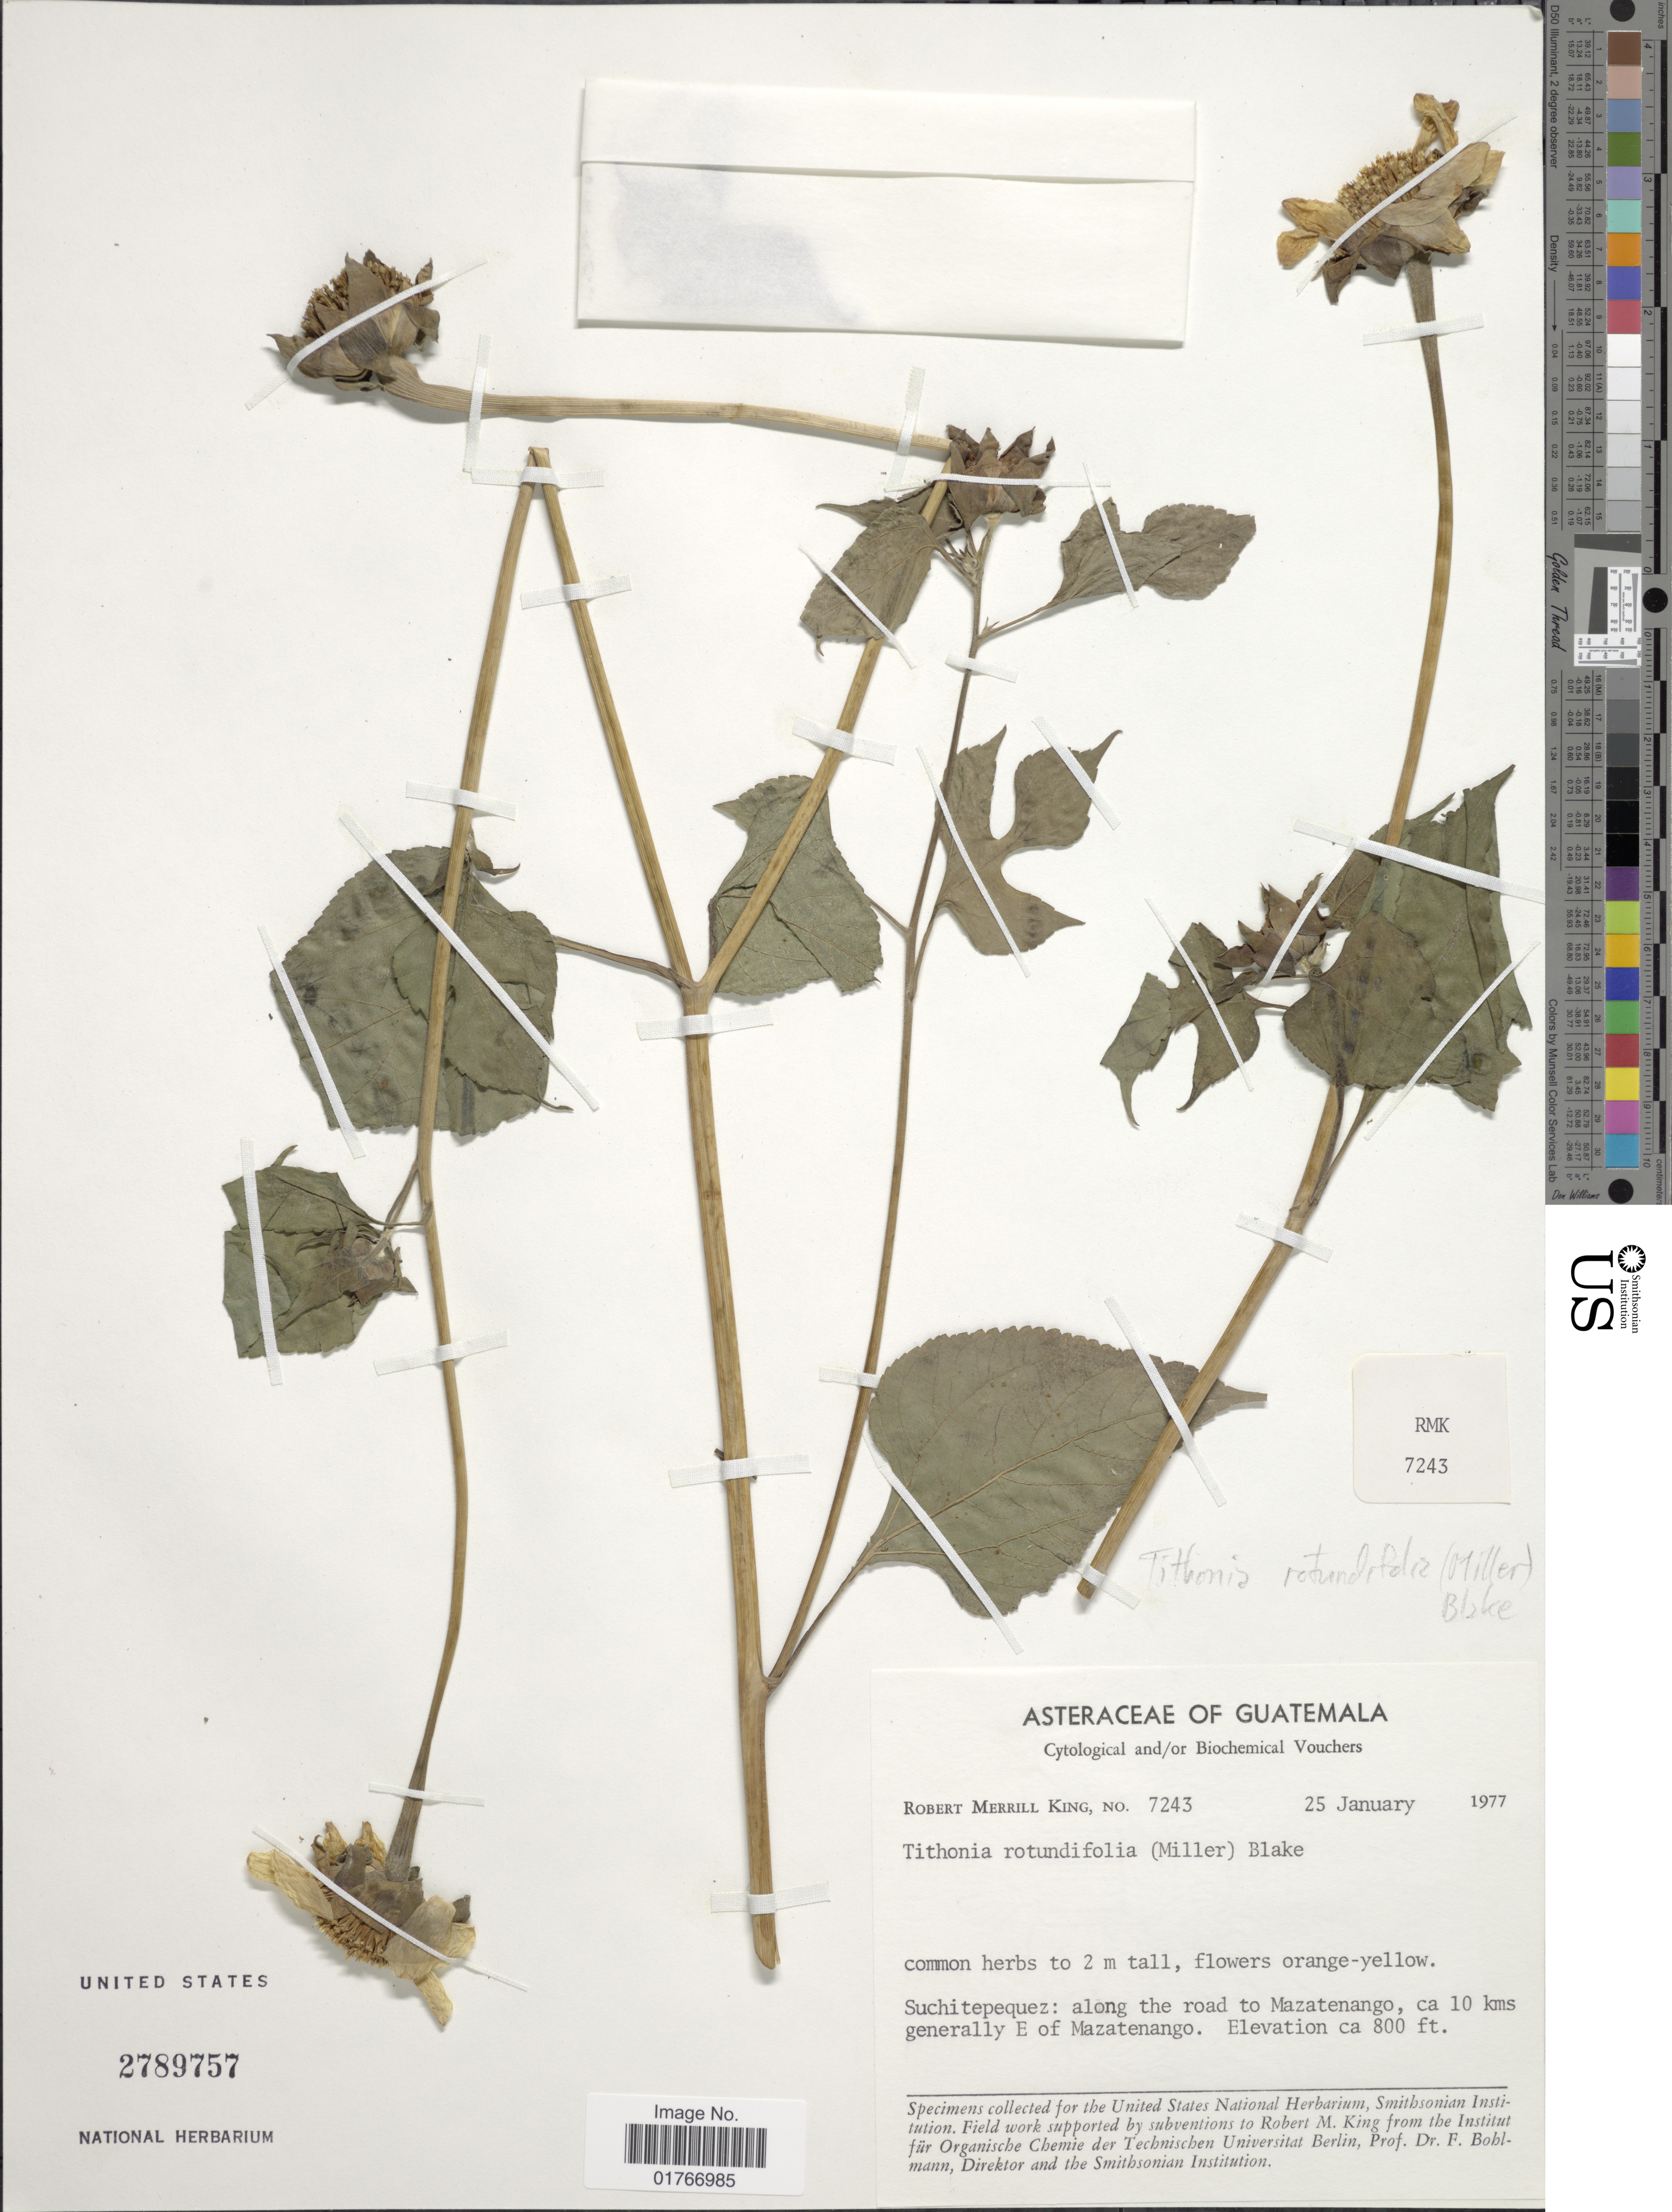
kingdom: Plantae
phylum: Tracheophyta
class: Magnoliopsida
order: Asterales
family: Asteraceae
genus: Tithonia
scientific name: Tithonia rotundifolia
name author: (Mill.) S.F. Blake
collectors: R. M. King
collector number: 7243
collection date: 1977-01-25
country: Guatemala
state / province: Suchitepéquez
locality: Along the road to Mazatenango, ca 10 kms generally E of Mazatenango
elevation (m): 244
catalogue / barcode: US 2789757